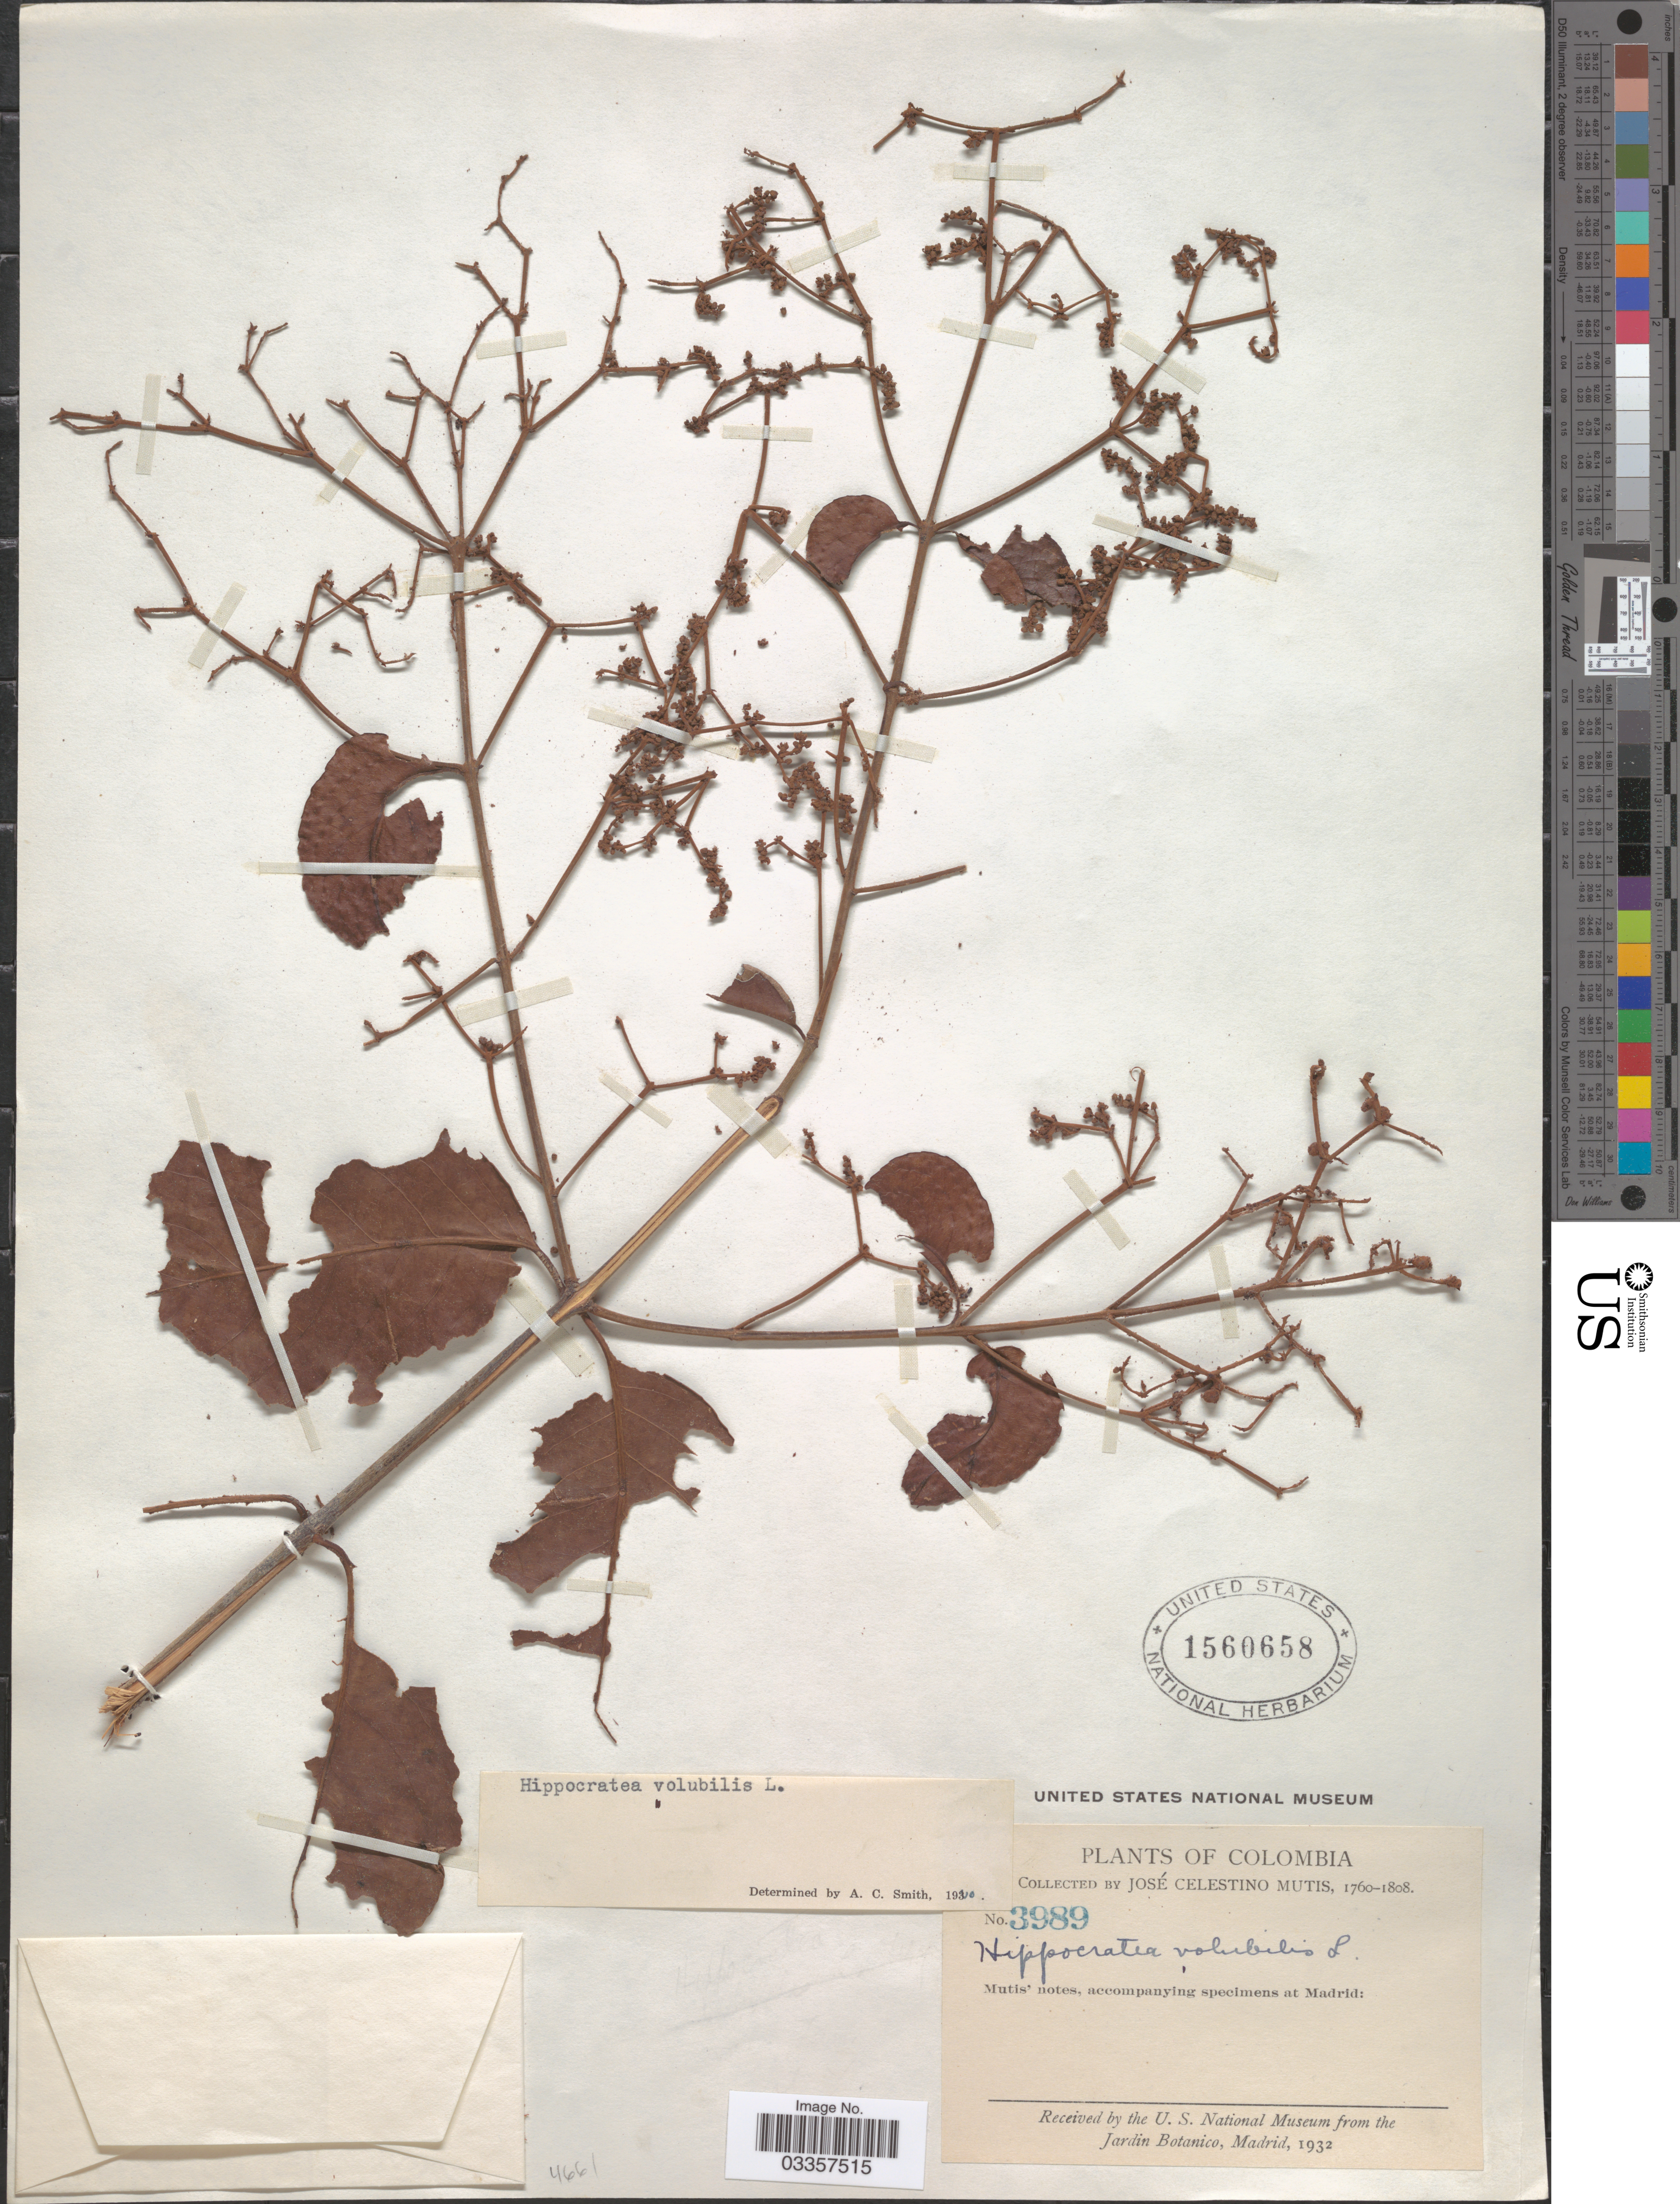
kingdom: Plantae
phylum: Tracheophyta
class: Magnoliopsida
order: Celastrales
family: Celastraceae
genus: Hippocratea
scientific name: Hippocratea volubilis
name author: L.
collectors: J. C. B. Mutis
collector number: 3989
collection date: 1760/1808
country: Colombia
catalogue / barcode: US 1560658